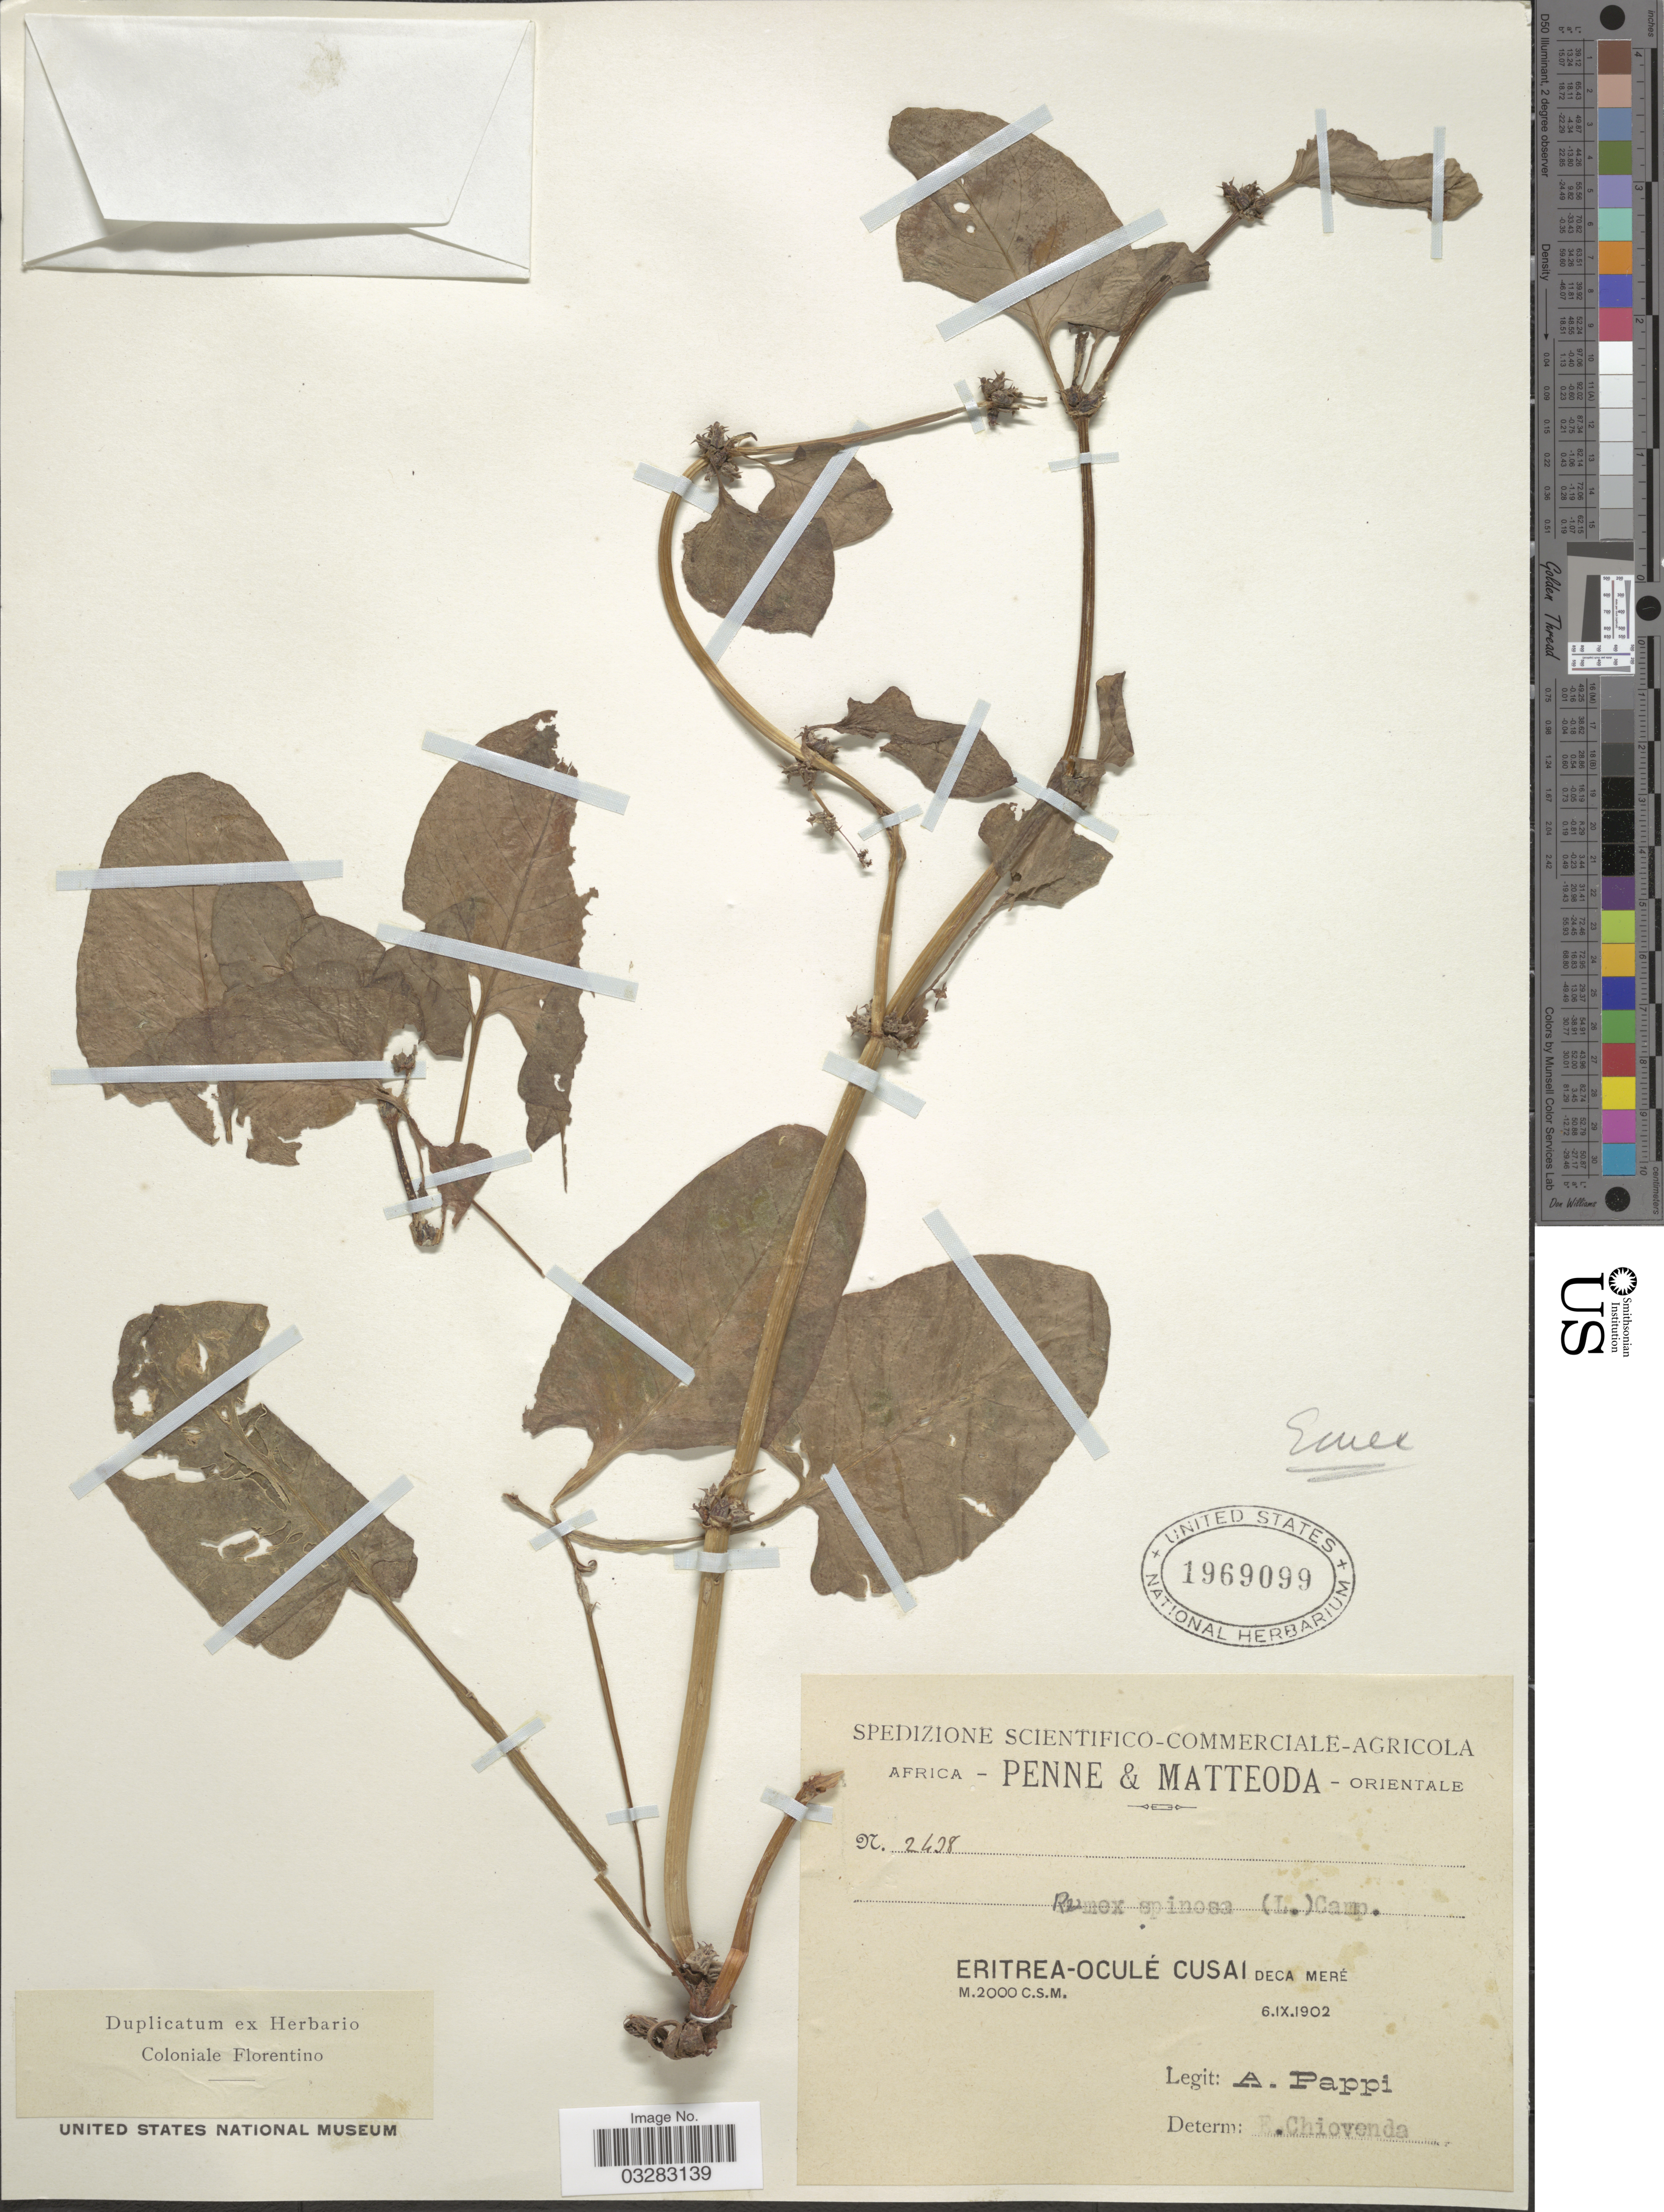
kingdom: Plantae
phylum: Tracheophyta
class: Magnoliopsida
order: Caryophyllales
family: Polygonaceae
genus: Rumex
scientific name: Rumex spinosus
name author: L.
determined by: Strong, Mark T., (BOT), Smithsonian Institution - National Museum of Natural History (UNITED STATES)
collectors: A. Pappi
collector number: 2438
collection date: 1902-09-06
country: Eritrea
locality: Eritrea-Oculé Cusai Deca Meré. Africa Orientale.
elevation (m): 2000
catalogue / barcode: US 1969099